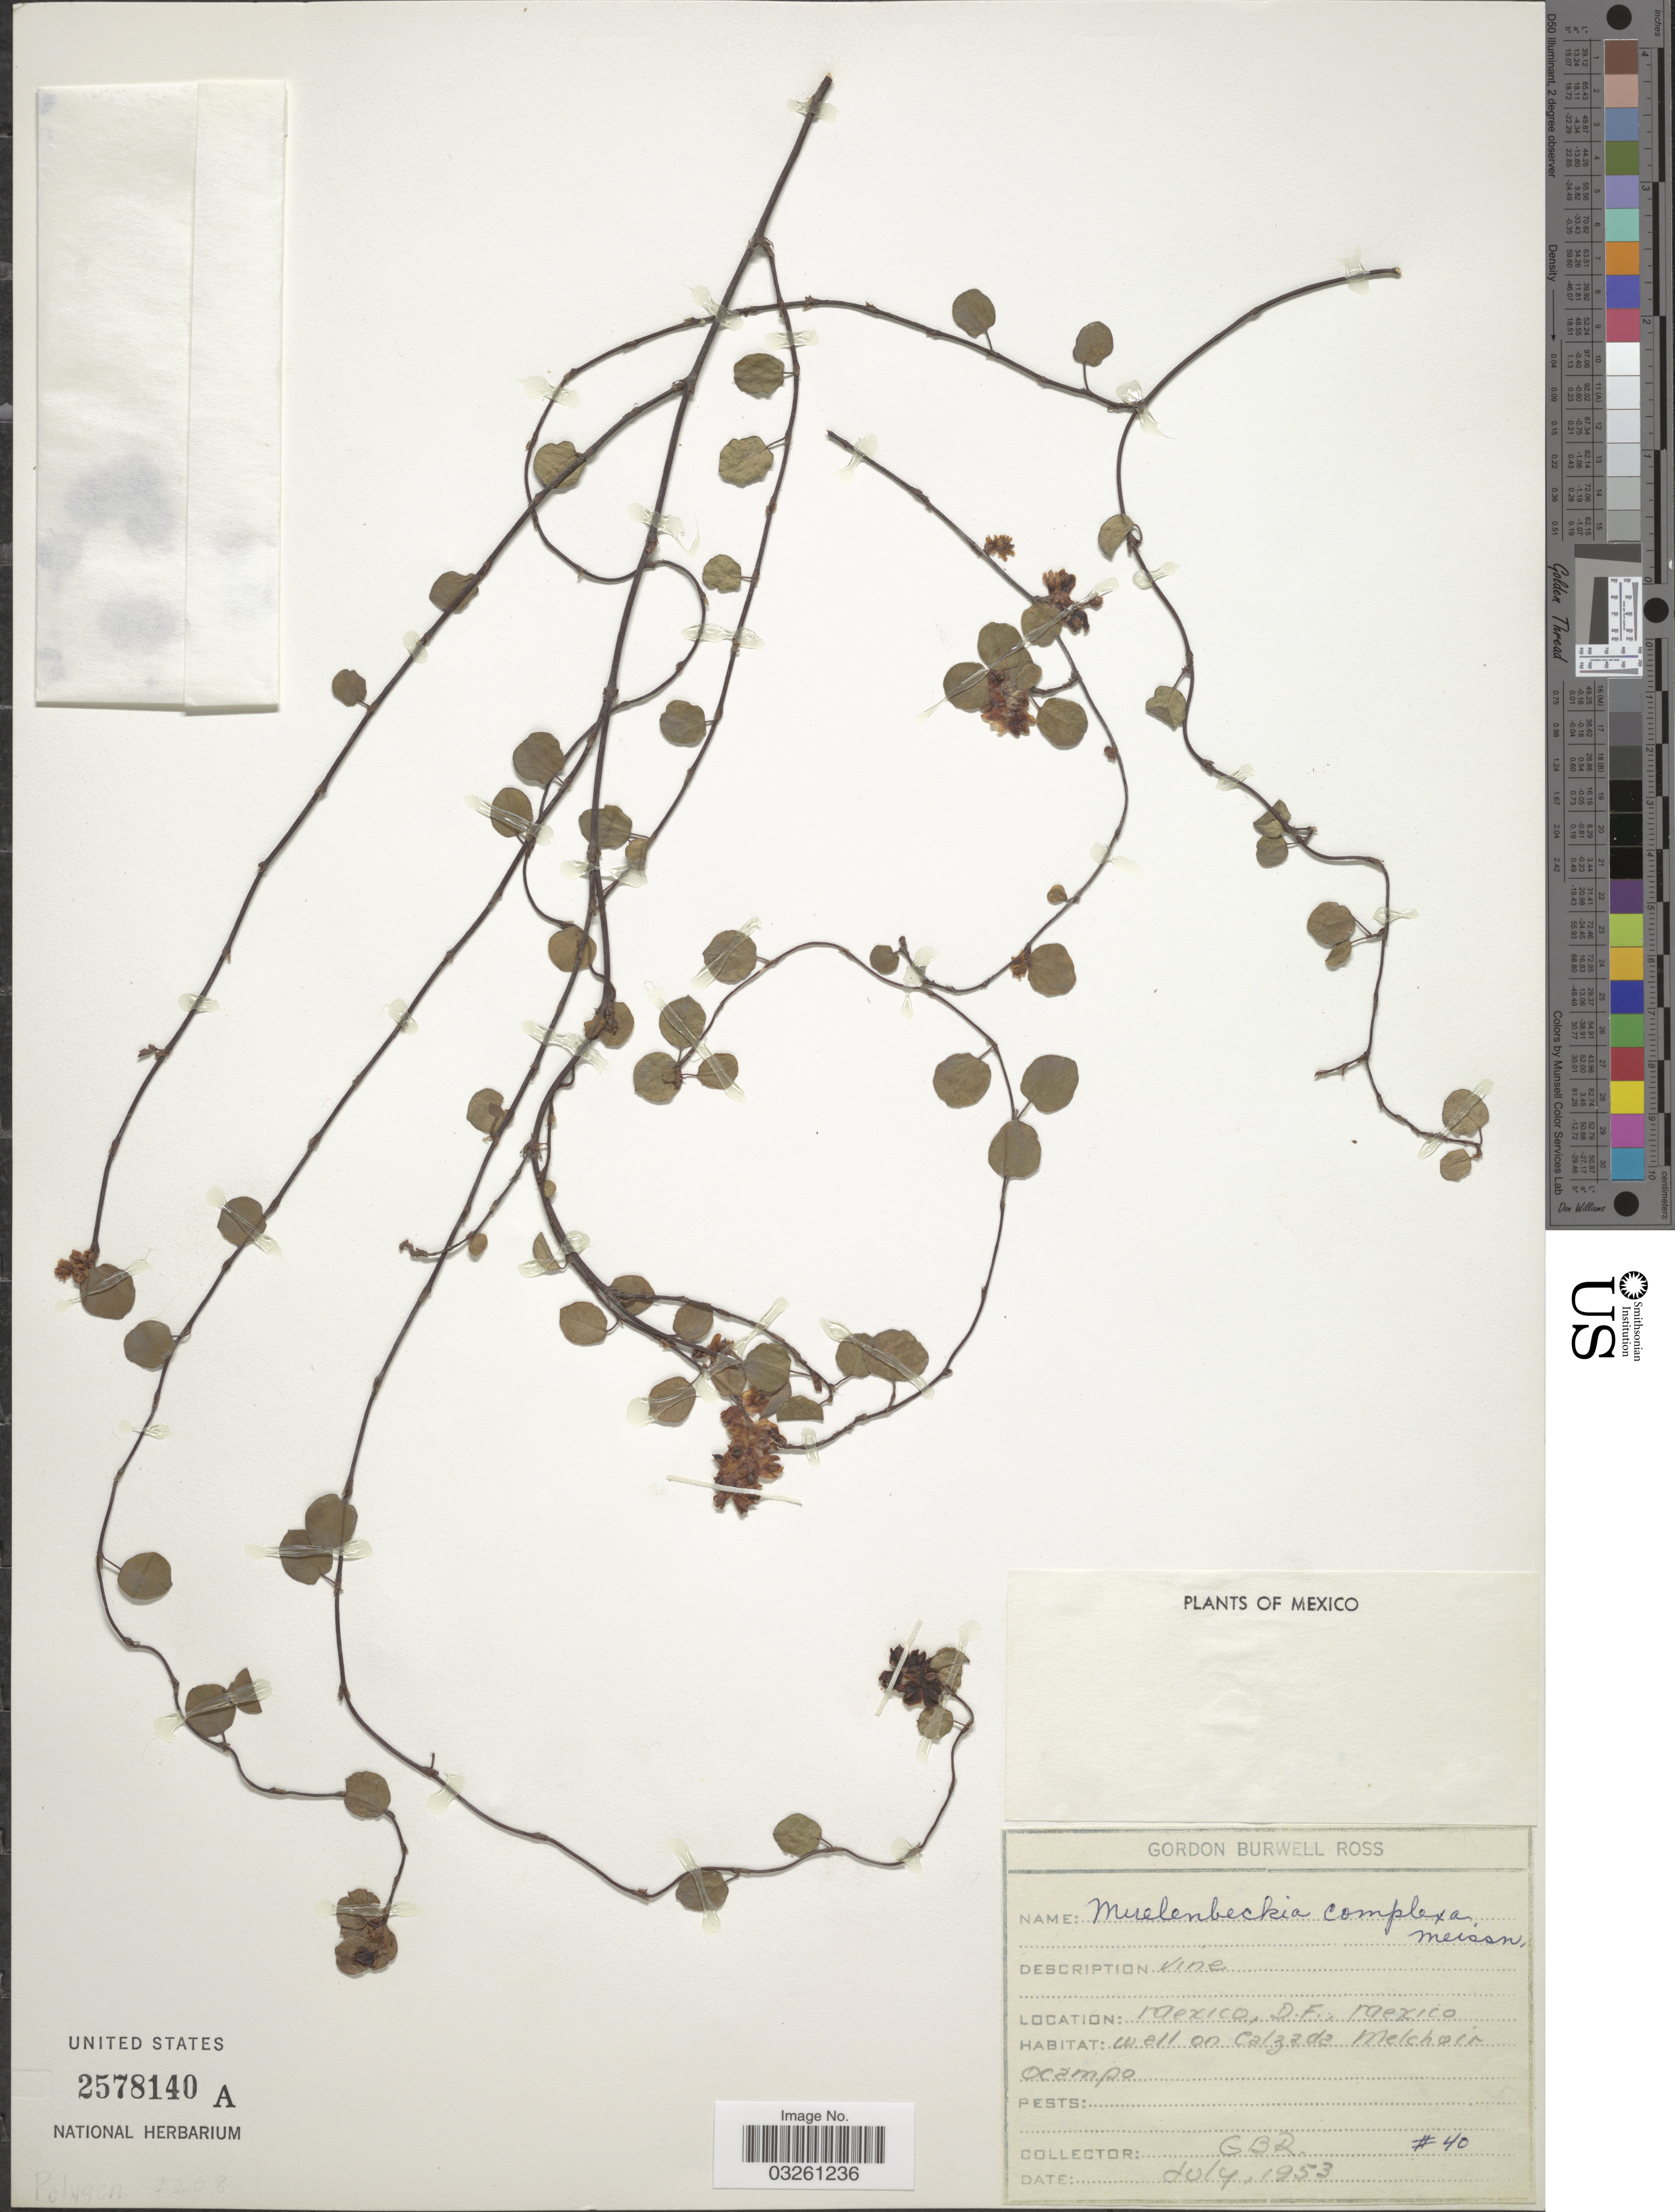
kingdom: Plantae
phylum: Tracheophyta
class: Magnoliopsida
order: Caryophyllales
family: Polygonaceae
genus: Muehlenbeckia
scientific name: Muehlenbeckia complexa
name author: Meisn.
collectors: G. B. Ross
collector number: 40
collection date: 1953-07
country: Mexico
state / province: Distrito Federal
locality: D. F. Mexico. Well on Calzada Melchoir ocampo.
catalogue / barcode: US 2578140A